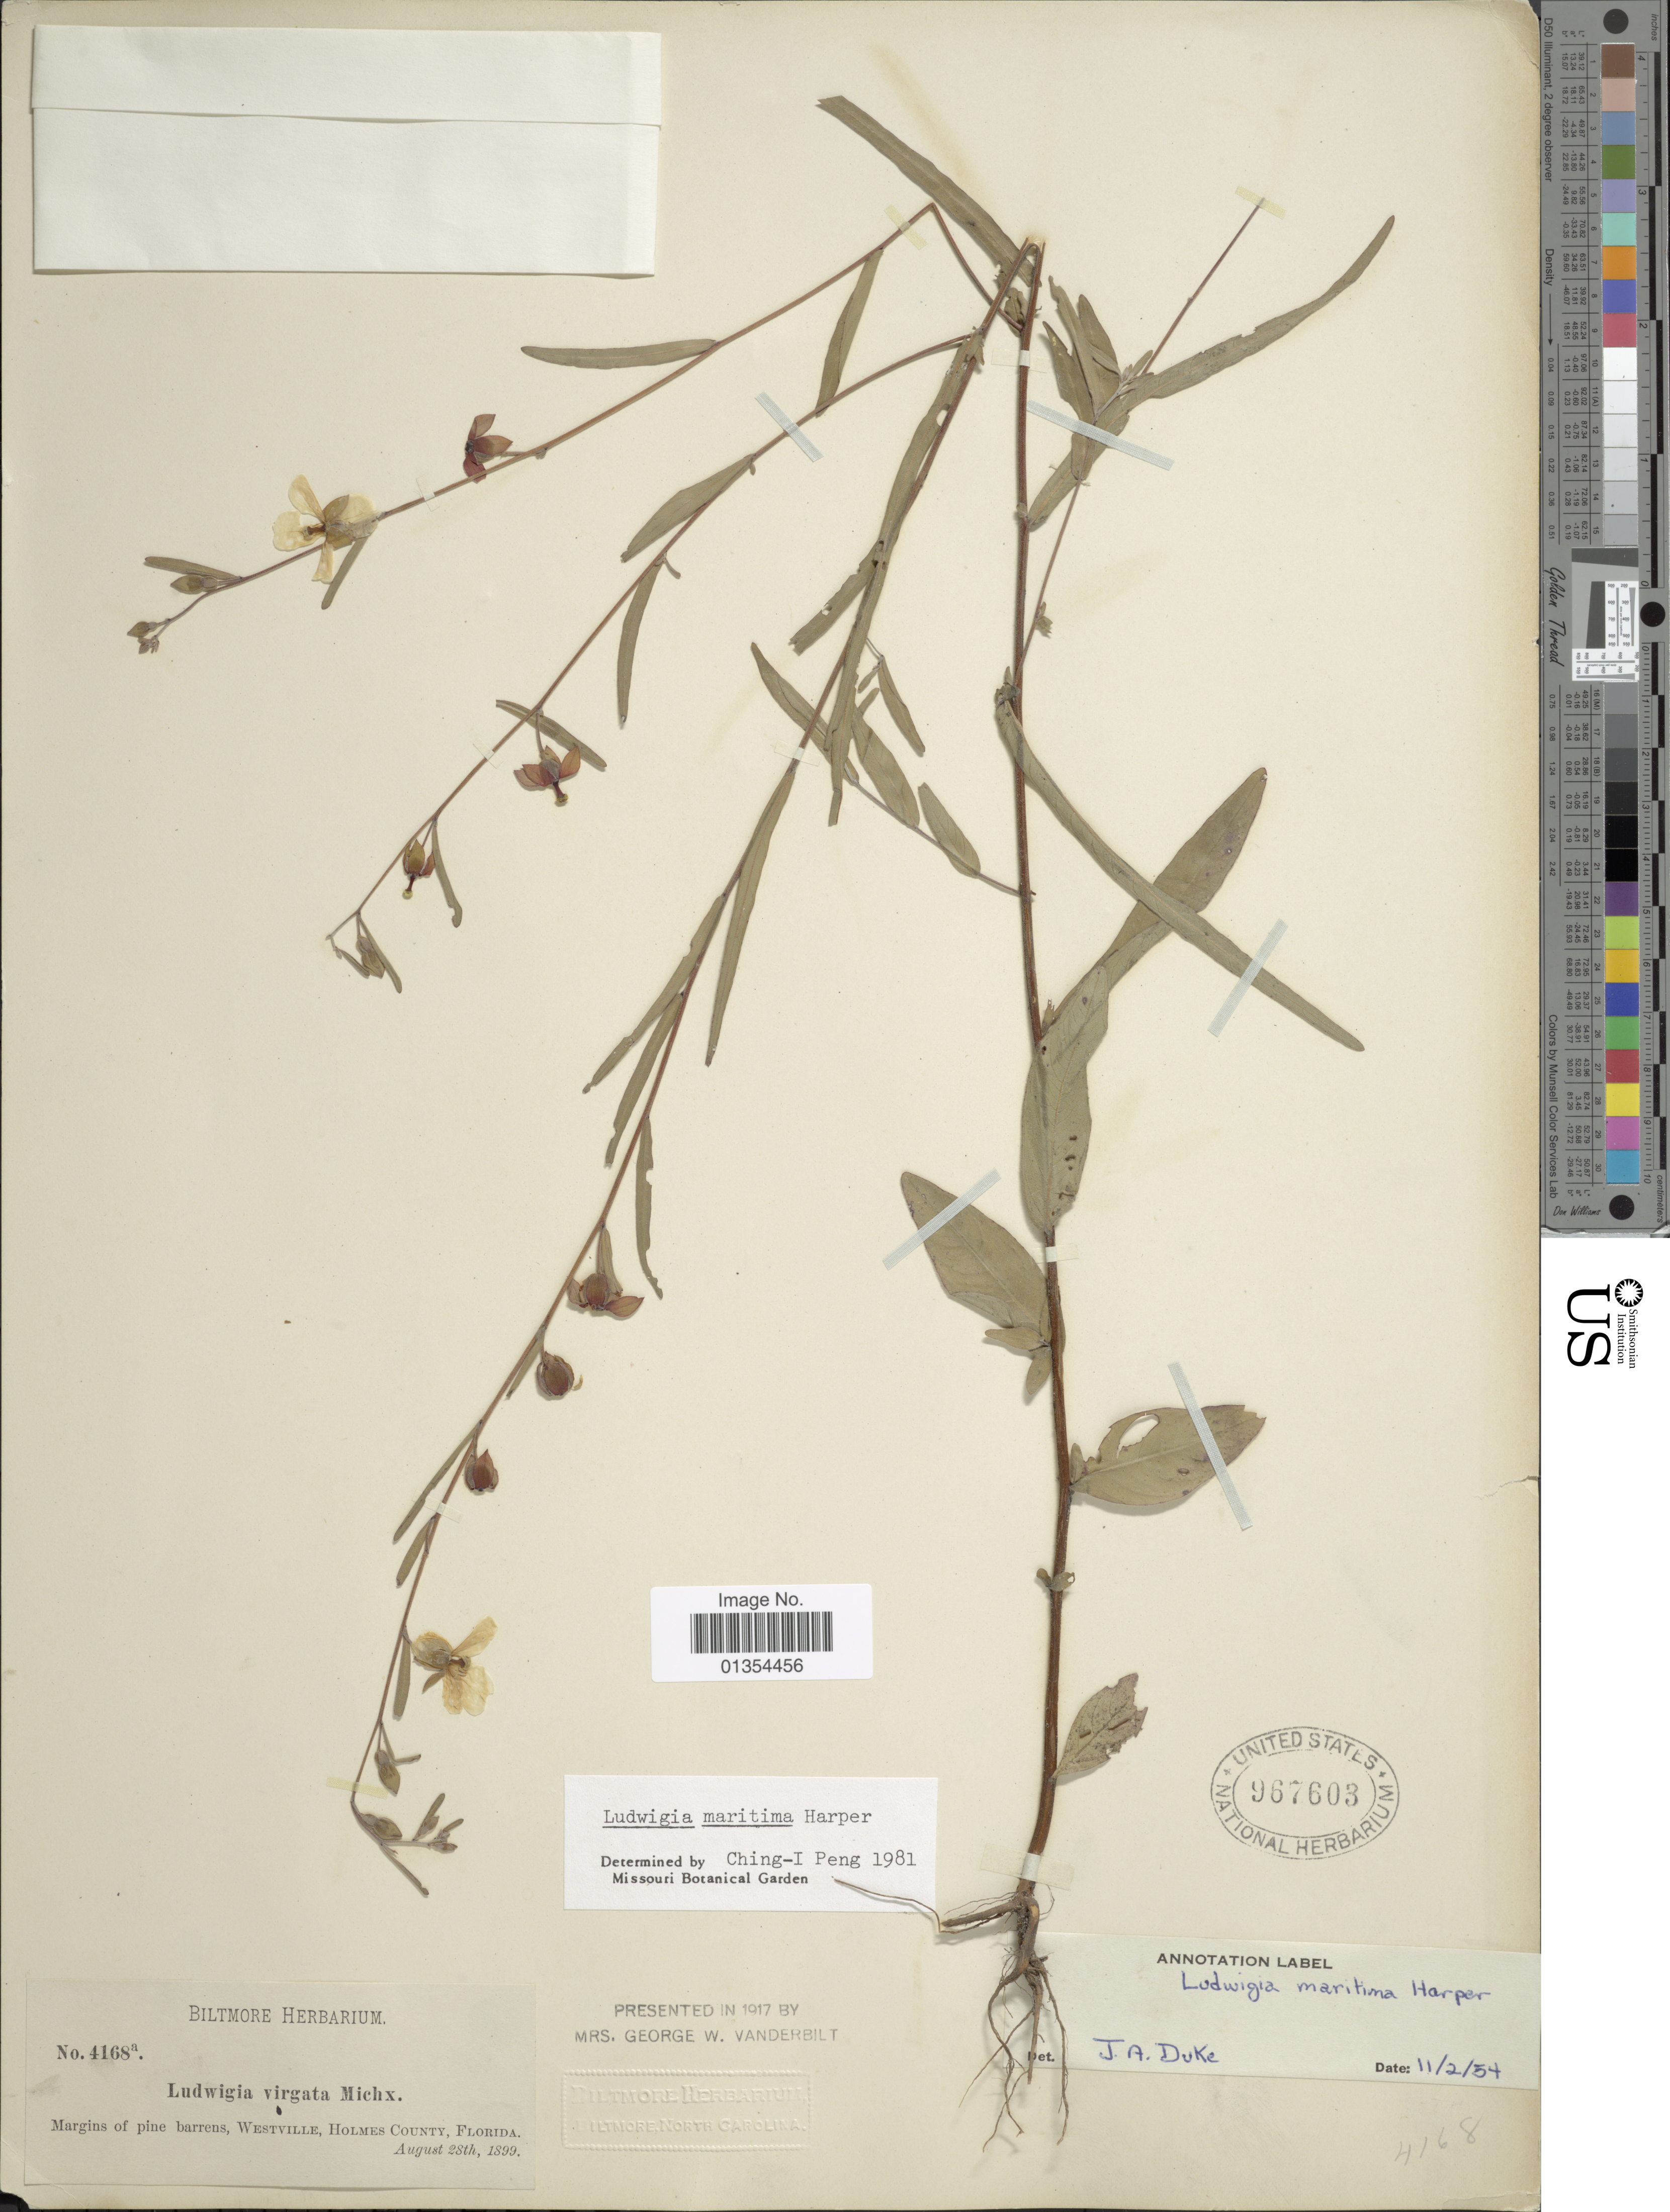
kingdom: Plantae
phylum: Tracheophyta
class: Magnoliopsida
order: Myrtales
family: Onagraceae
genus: Ludwigia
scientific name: Ludwigia maritima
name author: R.M. Harper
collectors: ex herb. Biltmore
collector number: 4168a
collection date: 1899-08-28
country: United States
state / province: Florida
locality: Westville, Holmes County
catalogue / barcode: US 967603